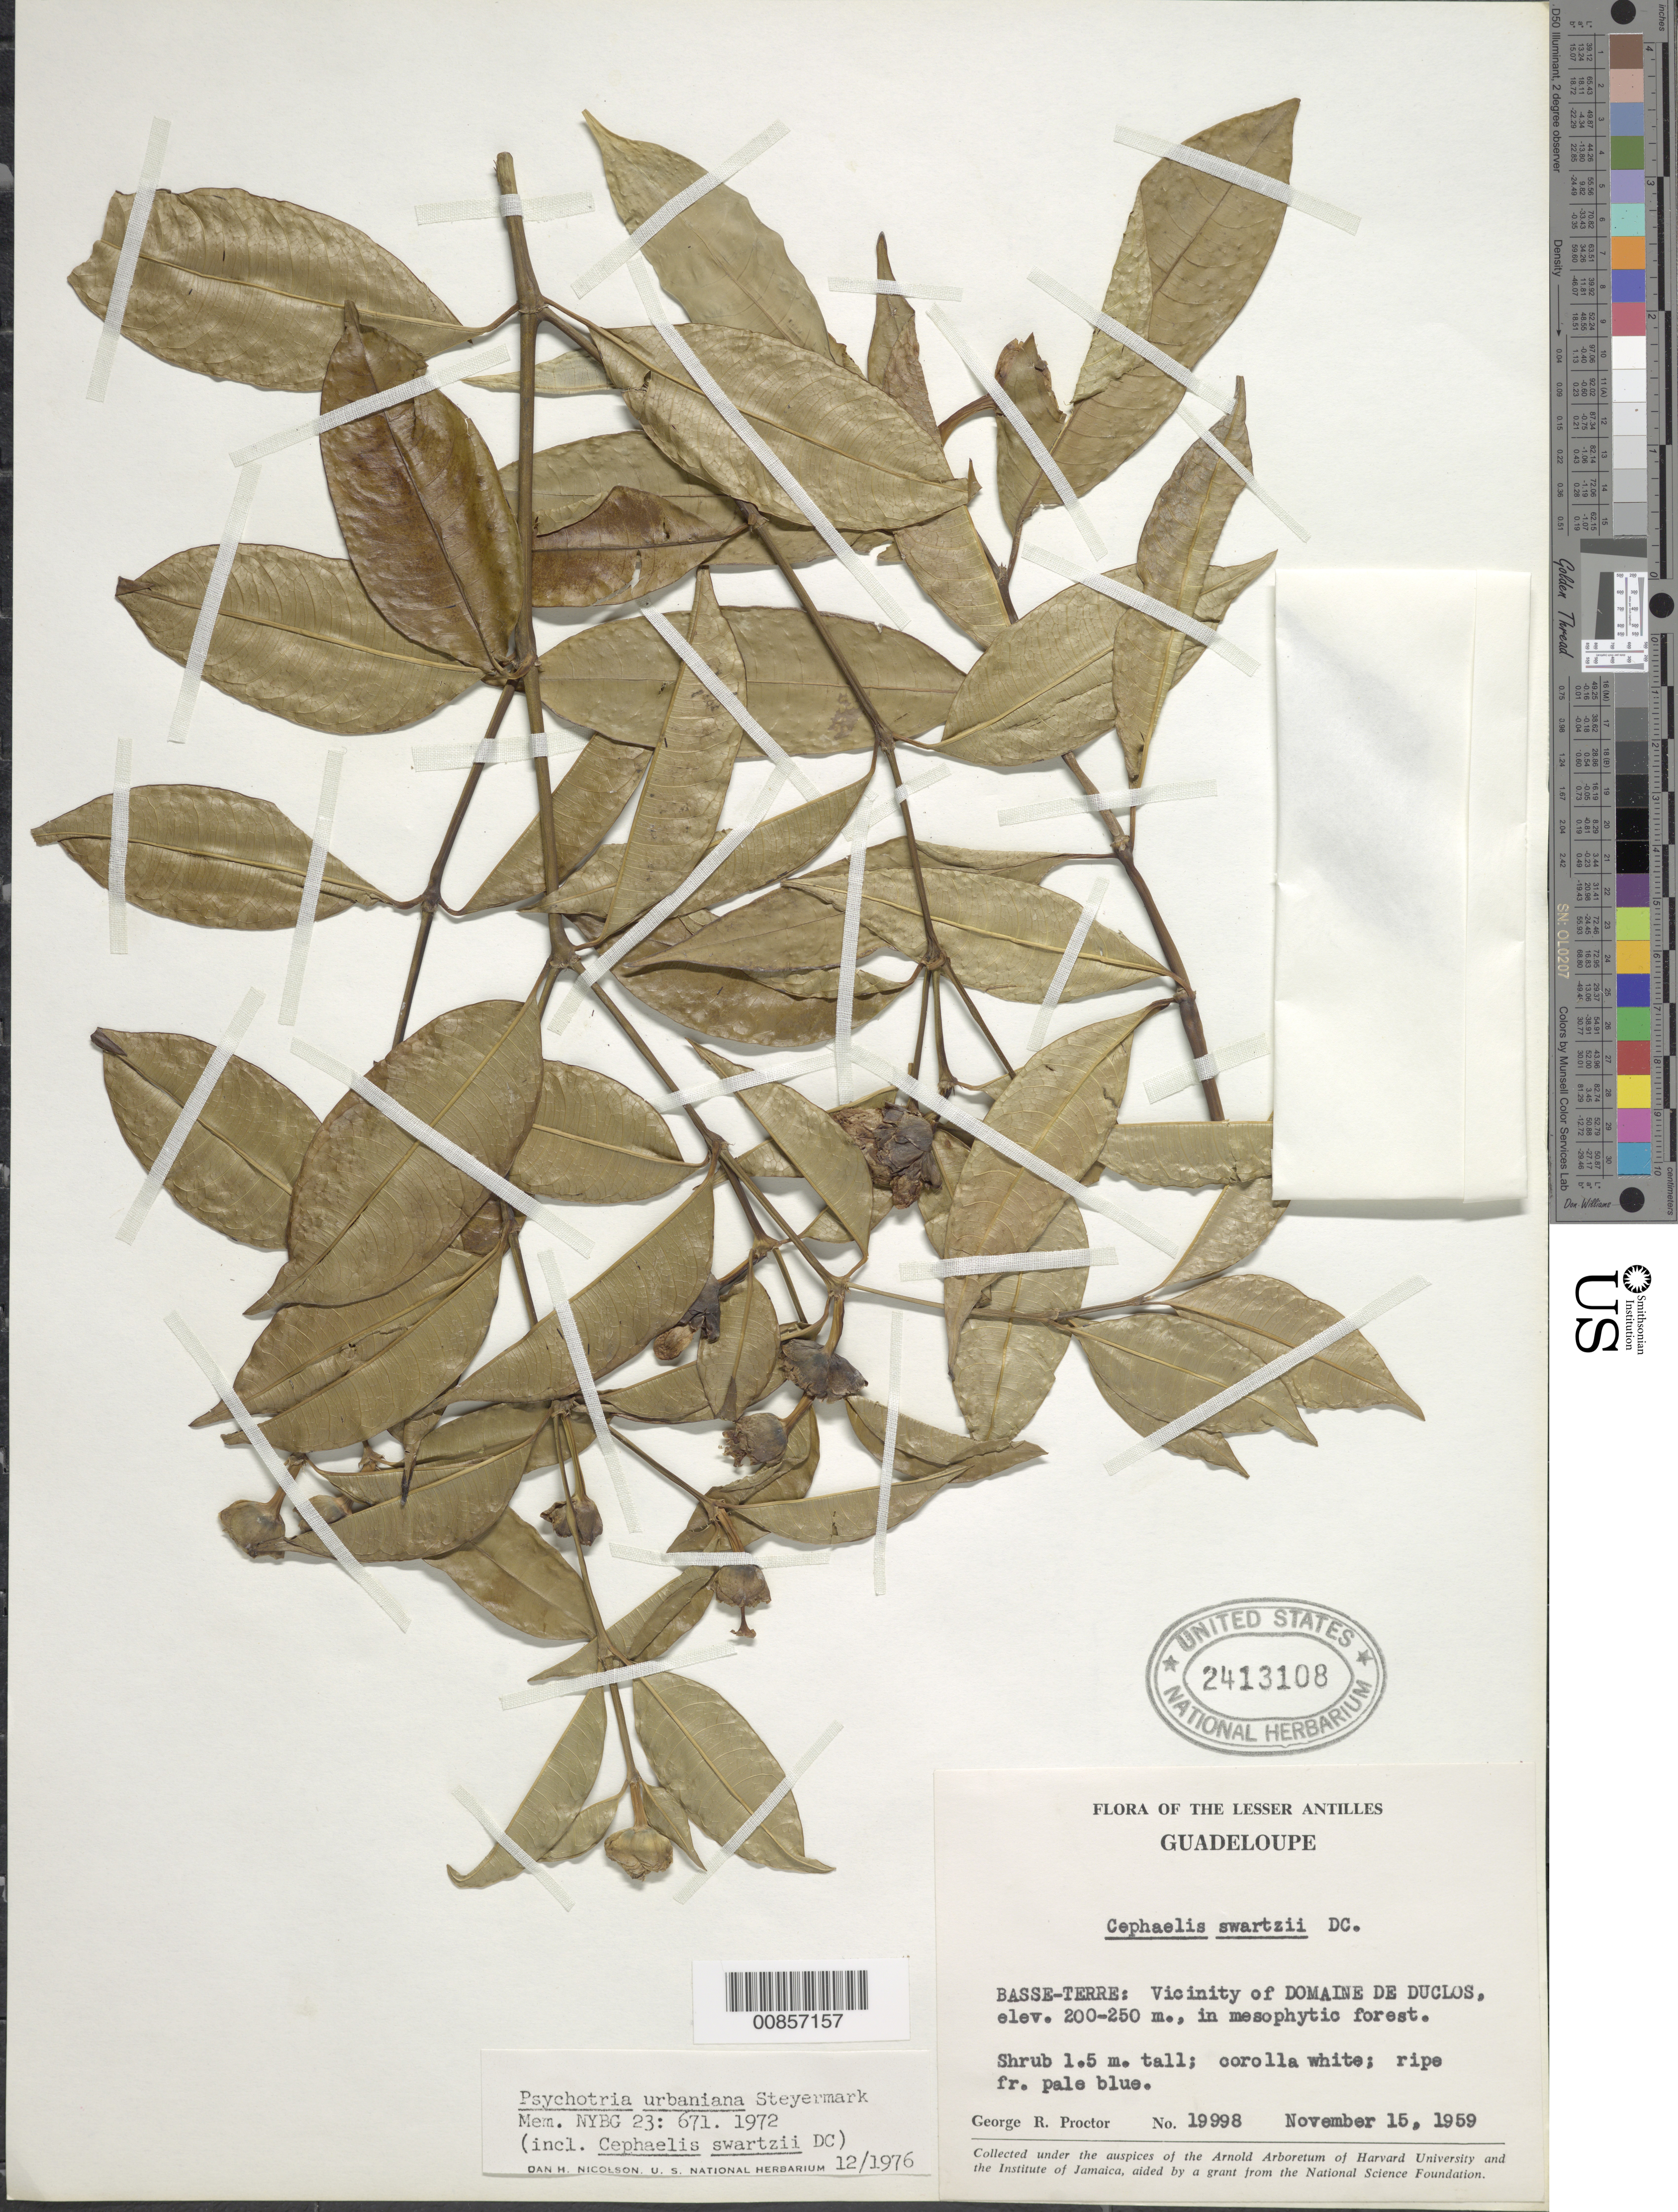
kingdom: Plantae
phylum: Tracheophyta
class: Magnoliopsida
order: Gentianales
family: Rubiaceae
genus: Psychotria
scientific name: Psychotria urbaniana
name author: Steyerm.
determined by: Nicolson, Dan H.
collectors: G. R. Proctor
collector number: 19998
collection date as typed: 15 Nov 1959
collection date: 1959-11-15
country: Guadeloupe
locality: Basse-Terre: Vicinity of Domaine de Duclos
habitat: In mesophytic forest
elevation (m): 200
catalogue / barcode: US 2413108